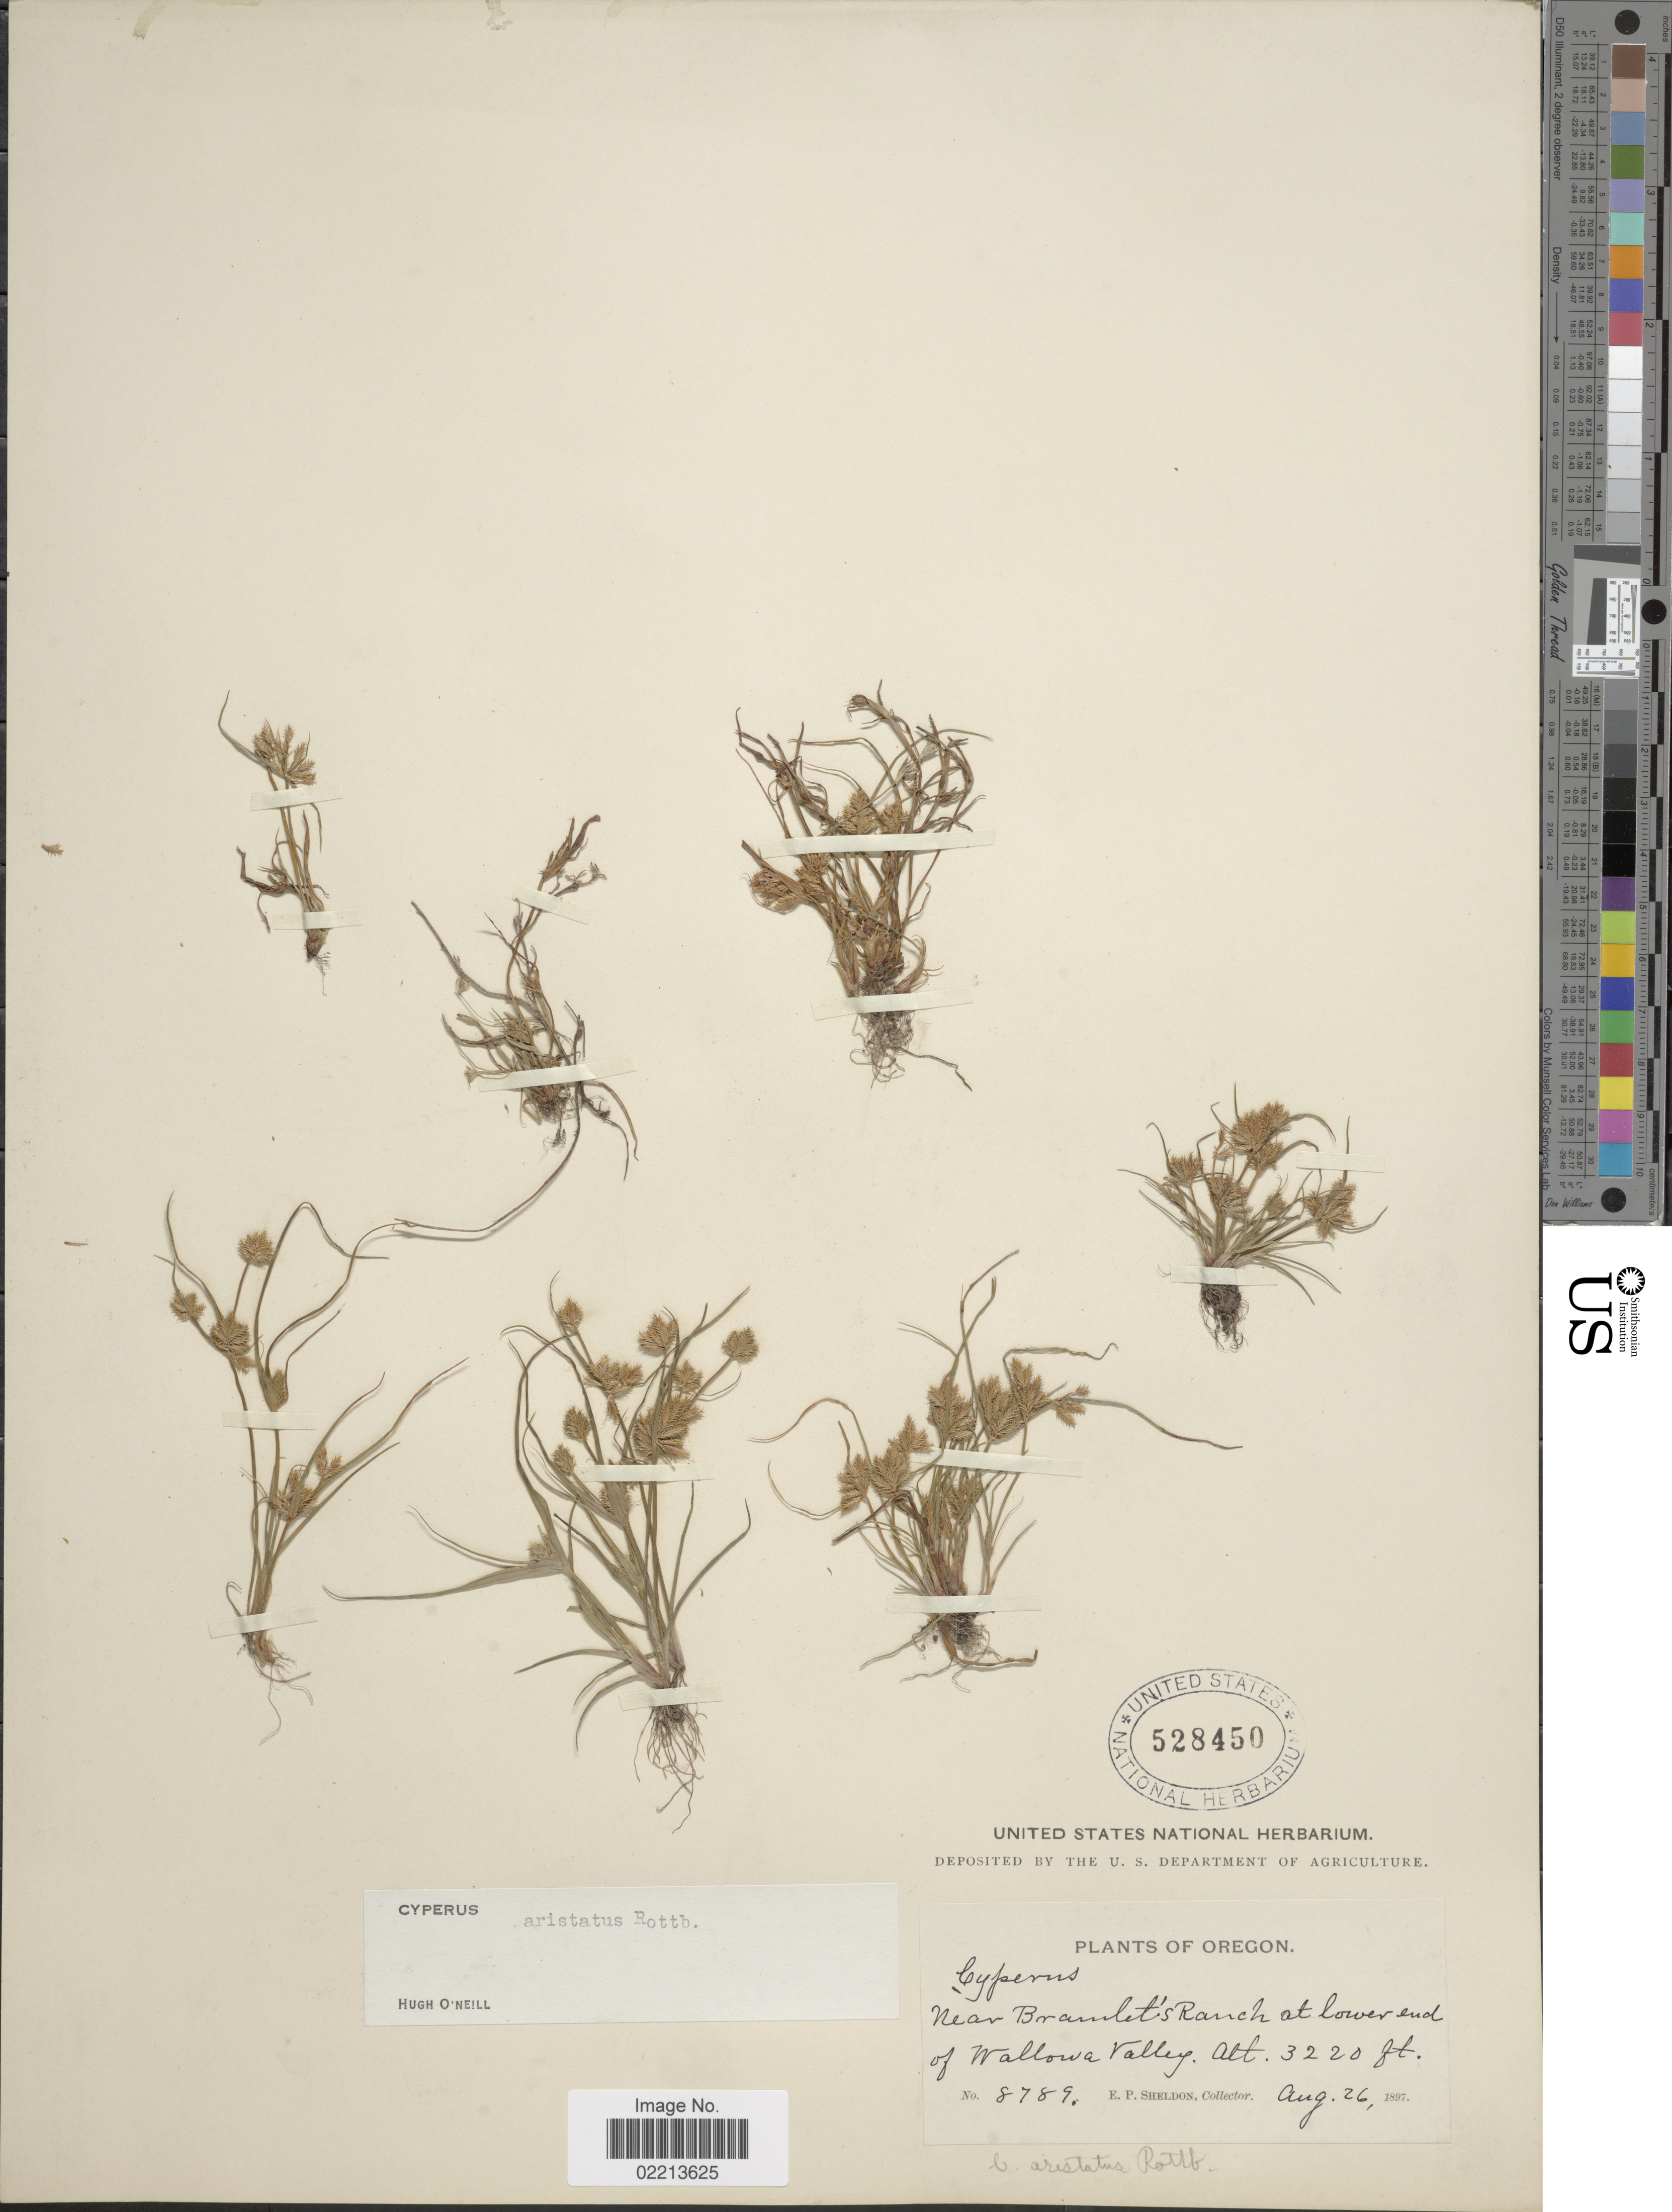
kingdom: Plantae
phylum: Tracheophyta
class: Liliopsida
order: Poales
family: Cyperaceae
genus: Cyperus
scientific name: Cyperus squarrosus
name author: L.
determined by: Strong, Mark T., (BOT), Smithsonian Institution - National Museum of Natural History (UNITED STATES)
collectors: E. P. Sheldon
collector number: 8789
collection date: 1897-08-26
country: United States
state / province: Oregon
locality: Near Branlet's Ranch at lower end of Wallowa Valley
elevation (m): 981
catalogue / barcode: US 528450